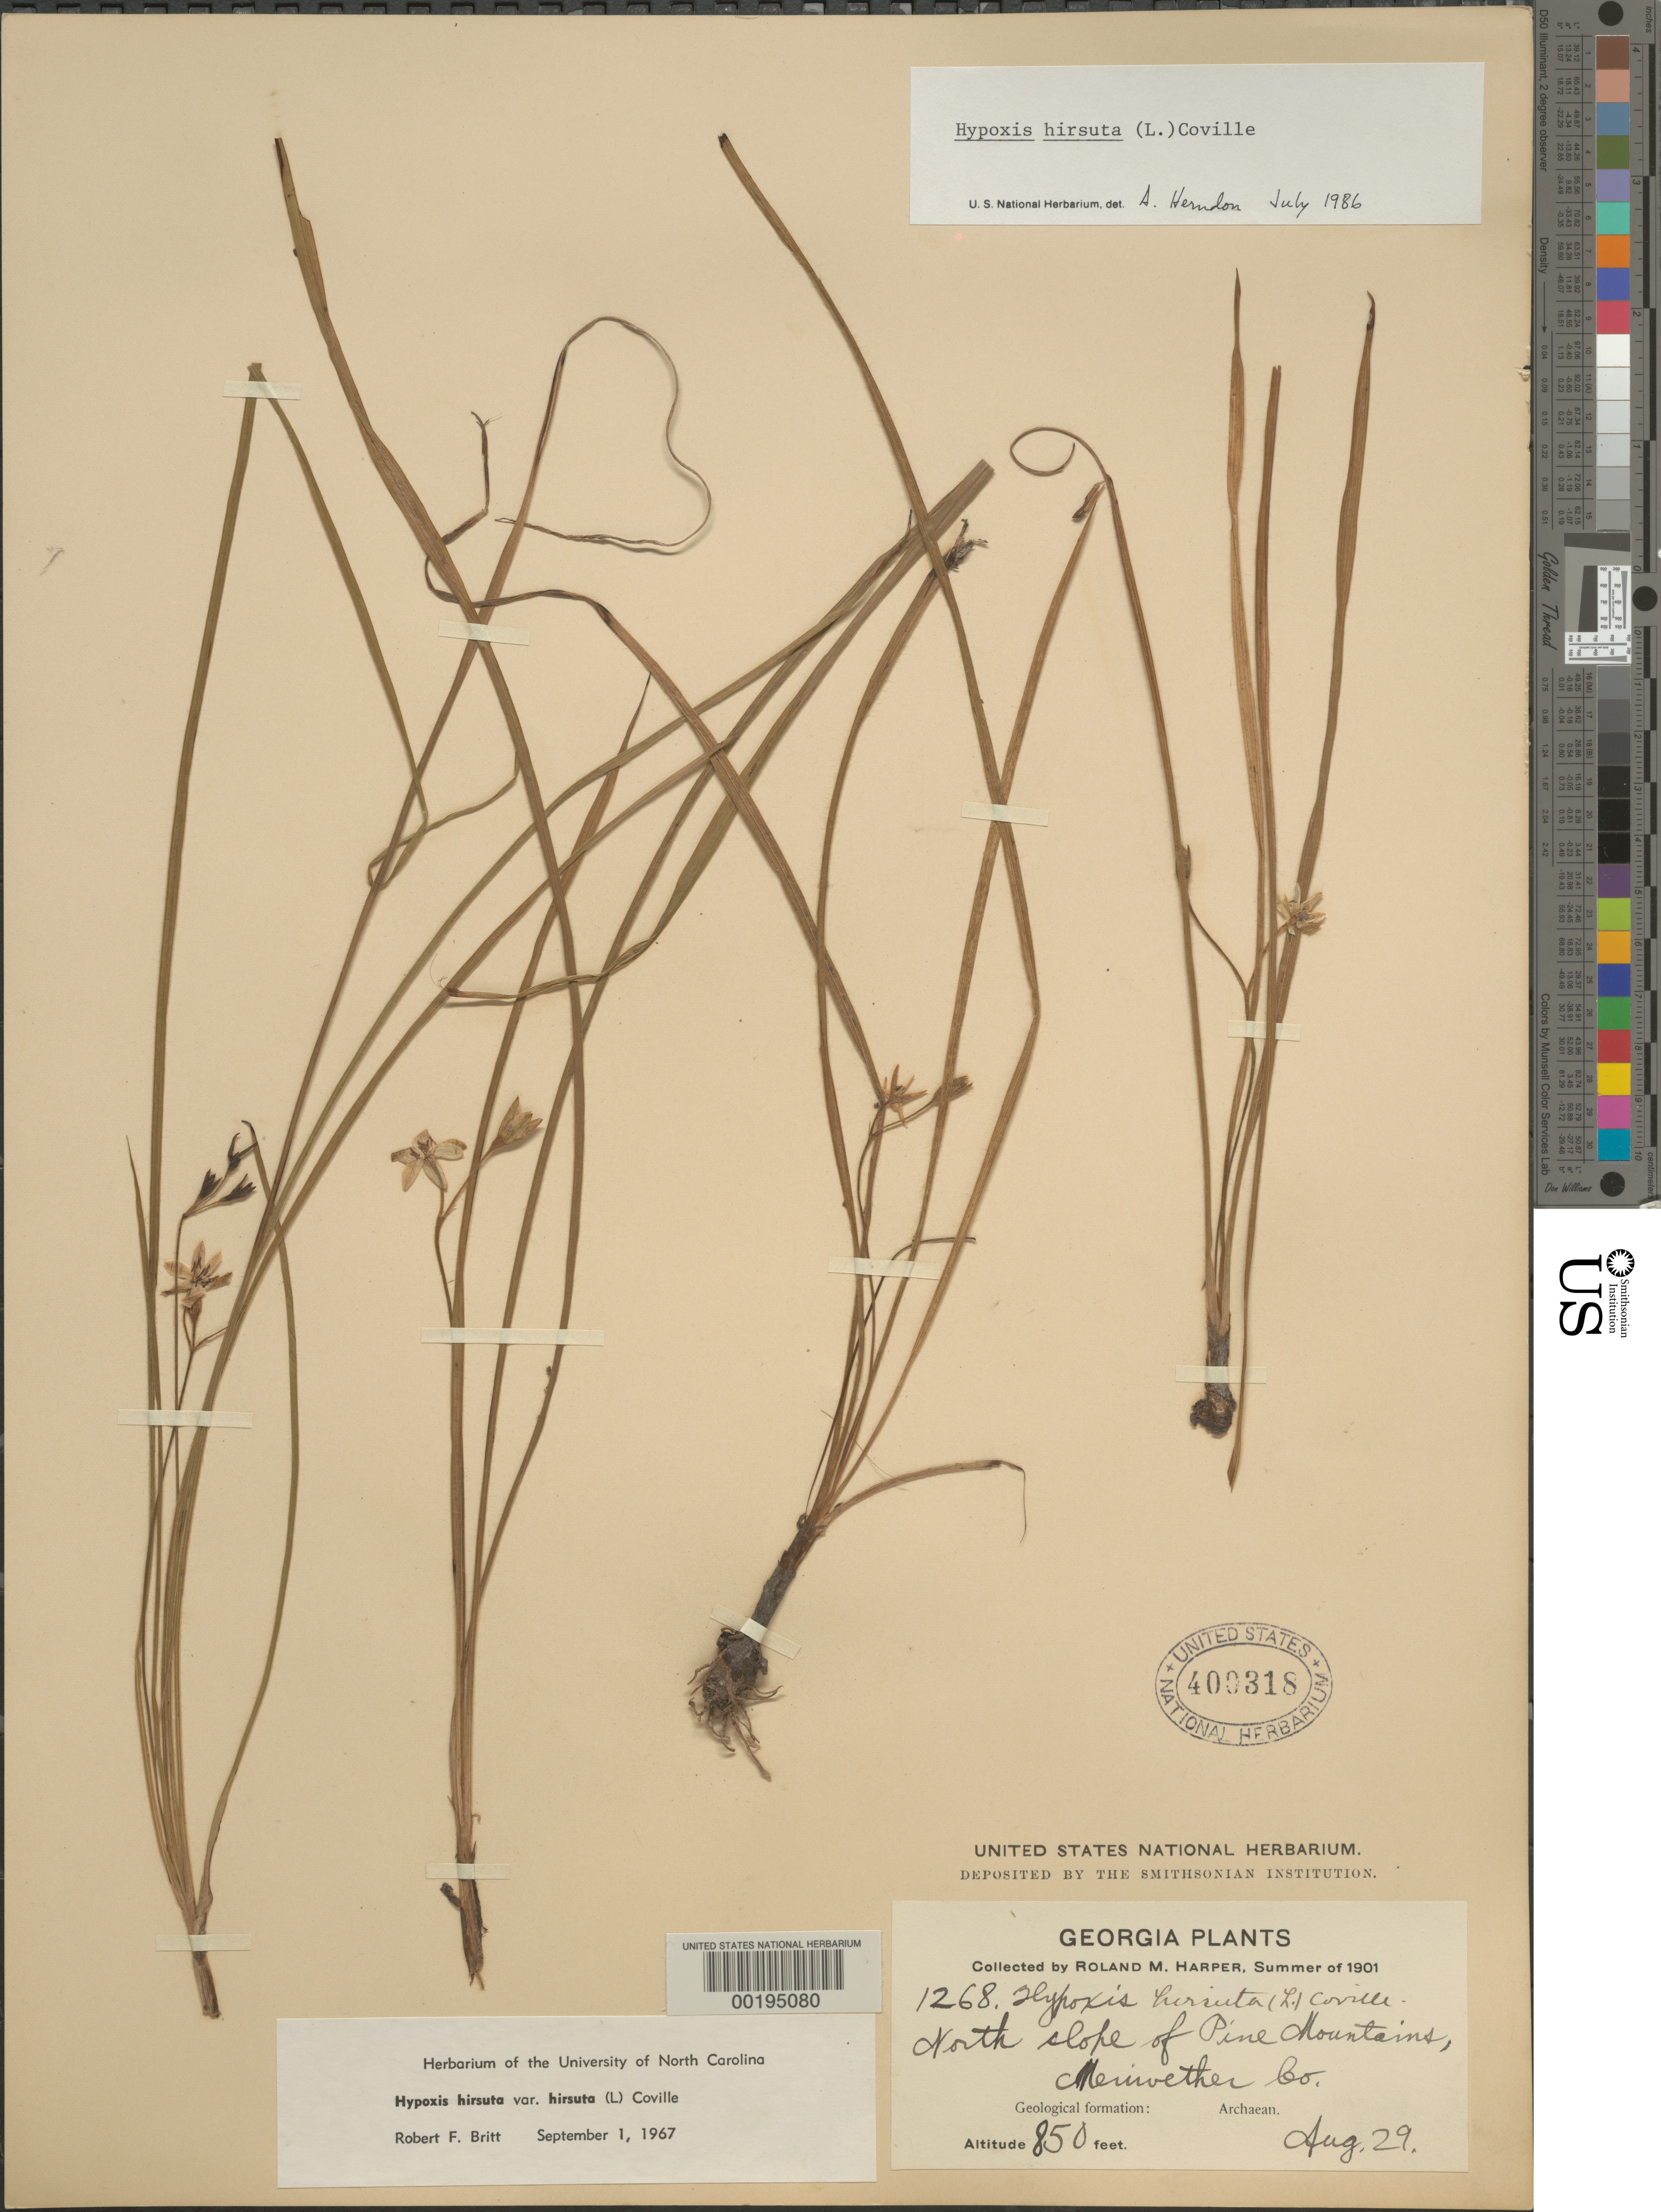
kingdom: Plantae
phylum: Tracheophyta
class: Liliopsida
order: Asparagales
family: Hypoxidaceae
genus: Hypoxis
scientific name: Hypoxis hirsuta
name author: (L.) Coville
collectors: R. M. Harper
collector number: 1268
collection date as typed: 29 Aug 1901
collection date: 1901-08-29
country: United States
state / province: Georgia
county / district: Meriwether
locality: N slope of pine mountains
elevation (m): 259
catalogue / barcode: US 400318